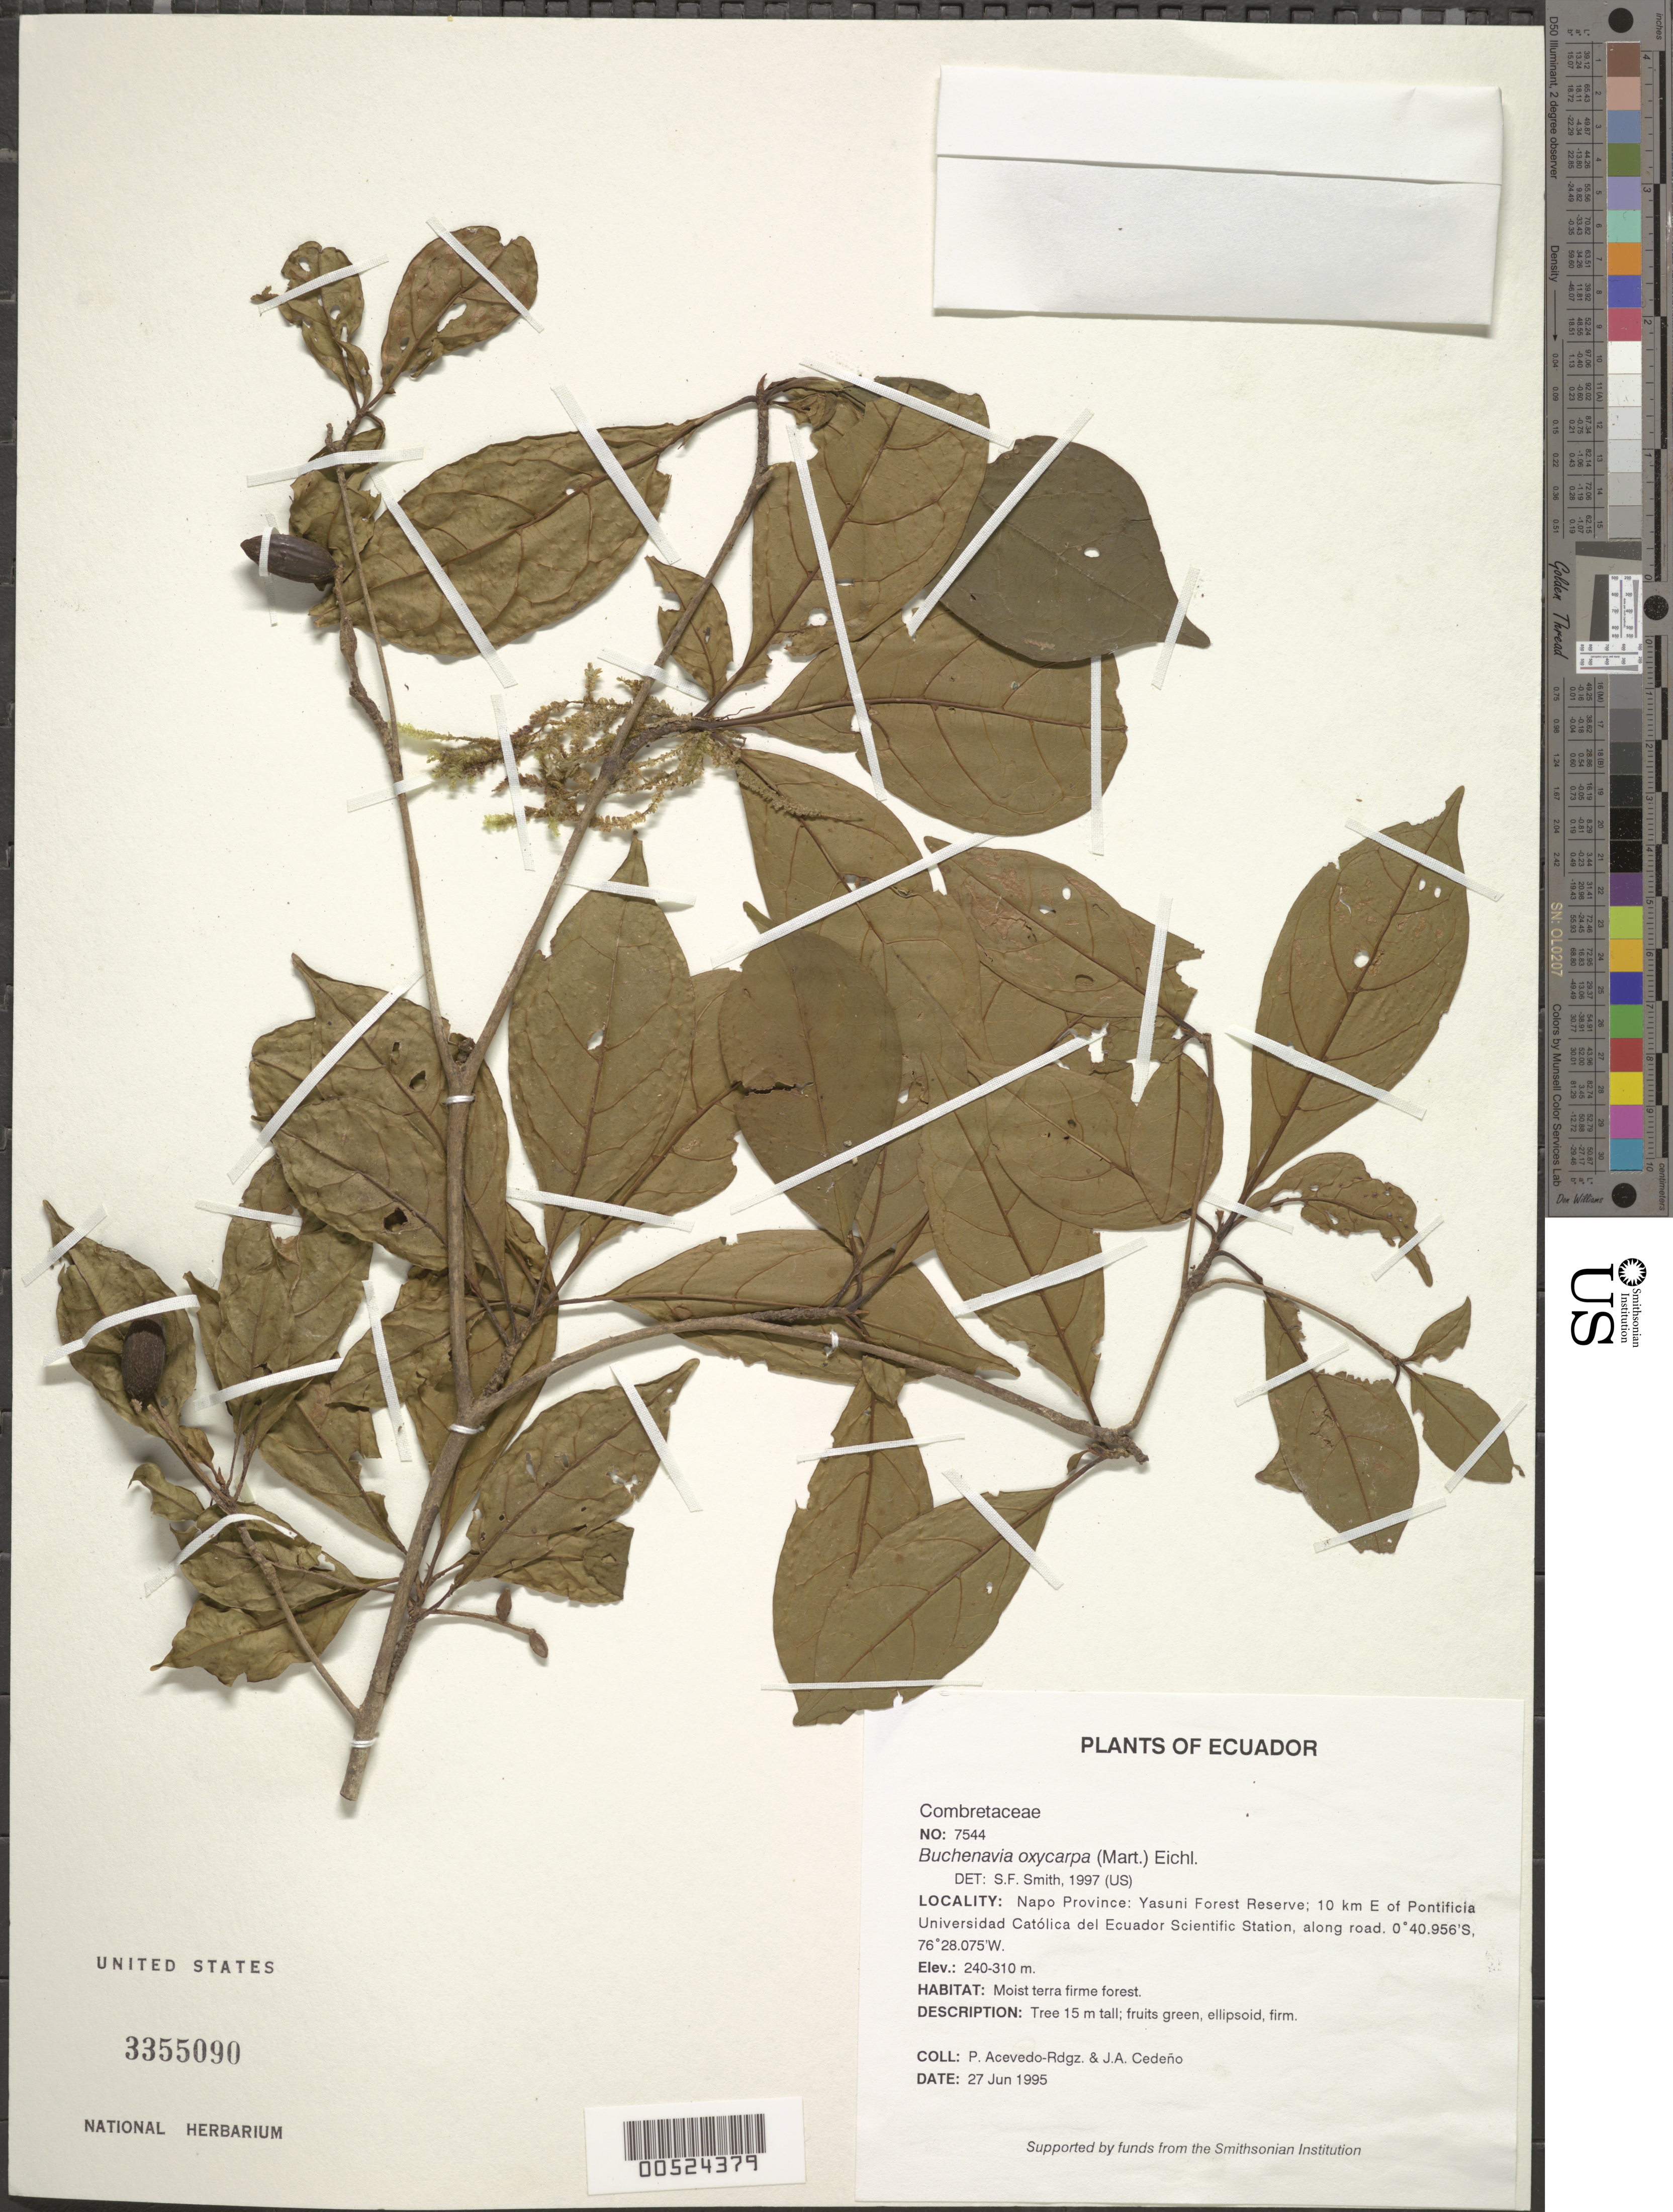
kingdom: Plantae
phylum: Tracheophyta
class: Magnoliopsida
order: Myrtales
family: Combretaceae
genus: Terminalia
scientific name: Terminalia oxycarpa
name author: Mart.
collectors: P. Acevedo-Rodr. & J. A. Cedeño M.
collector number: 7544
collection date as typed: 27 Jun 1995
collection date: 1995-06-27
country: Ecuador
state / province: Napo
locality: Napo Province: Yasuni Forest Reserve; 10 km E of Pontificia Universidad Católica del Ecuador Scientific Station along road.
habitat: Moist terra firme forest.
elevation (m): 240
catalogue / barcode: US 3355090